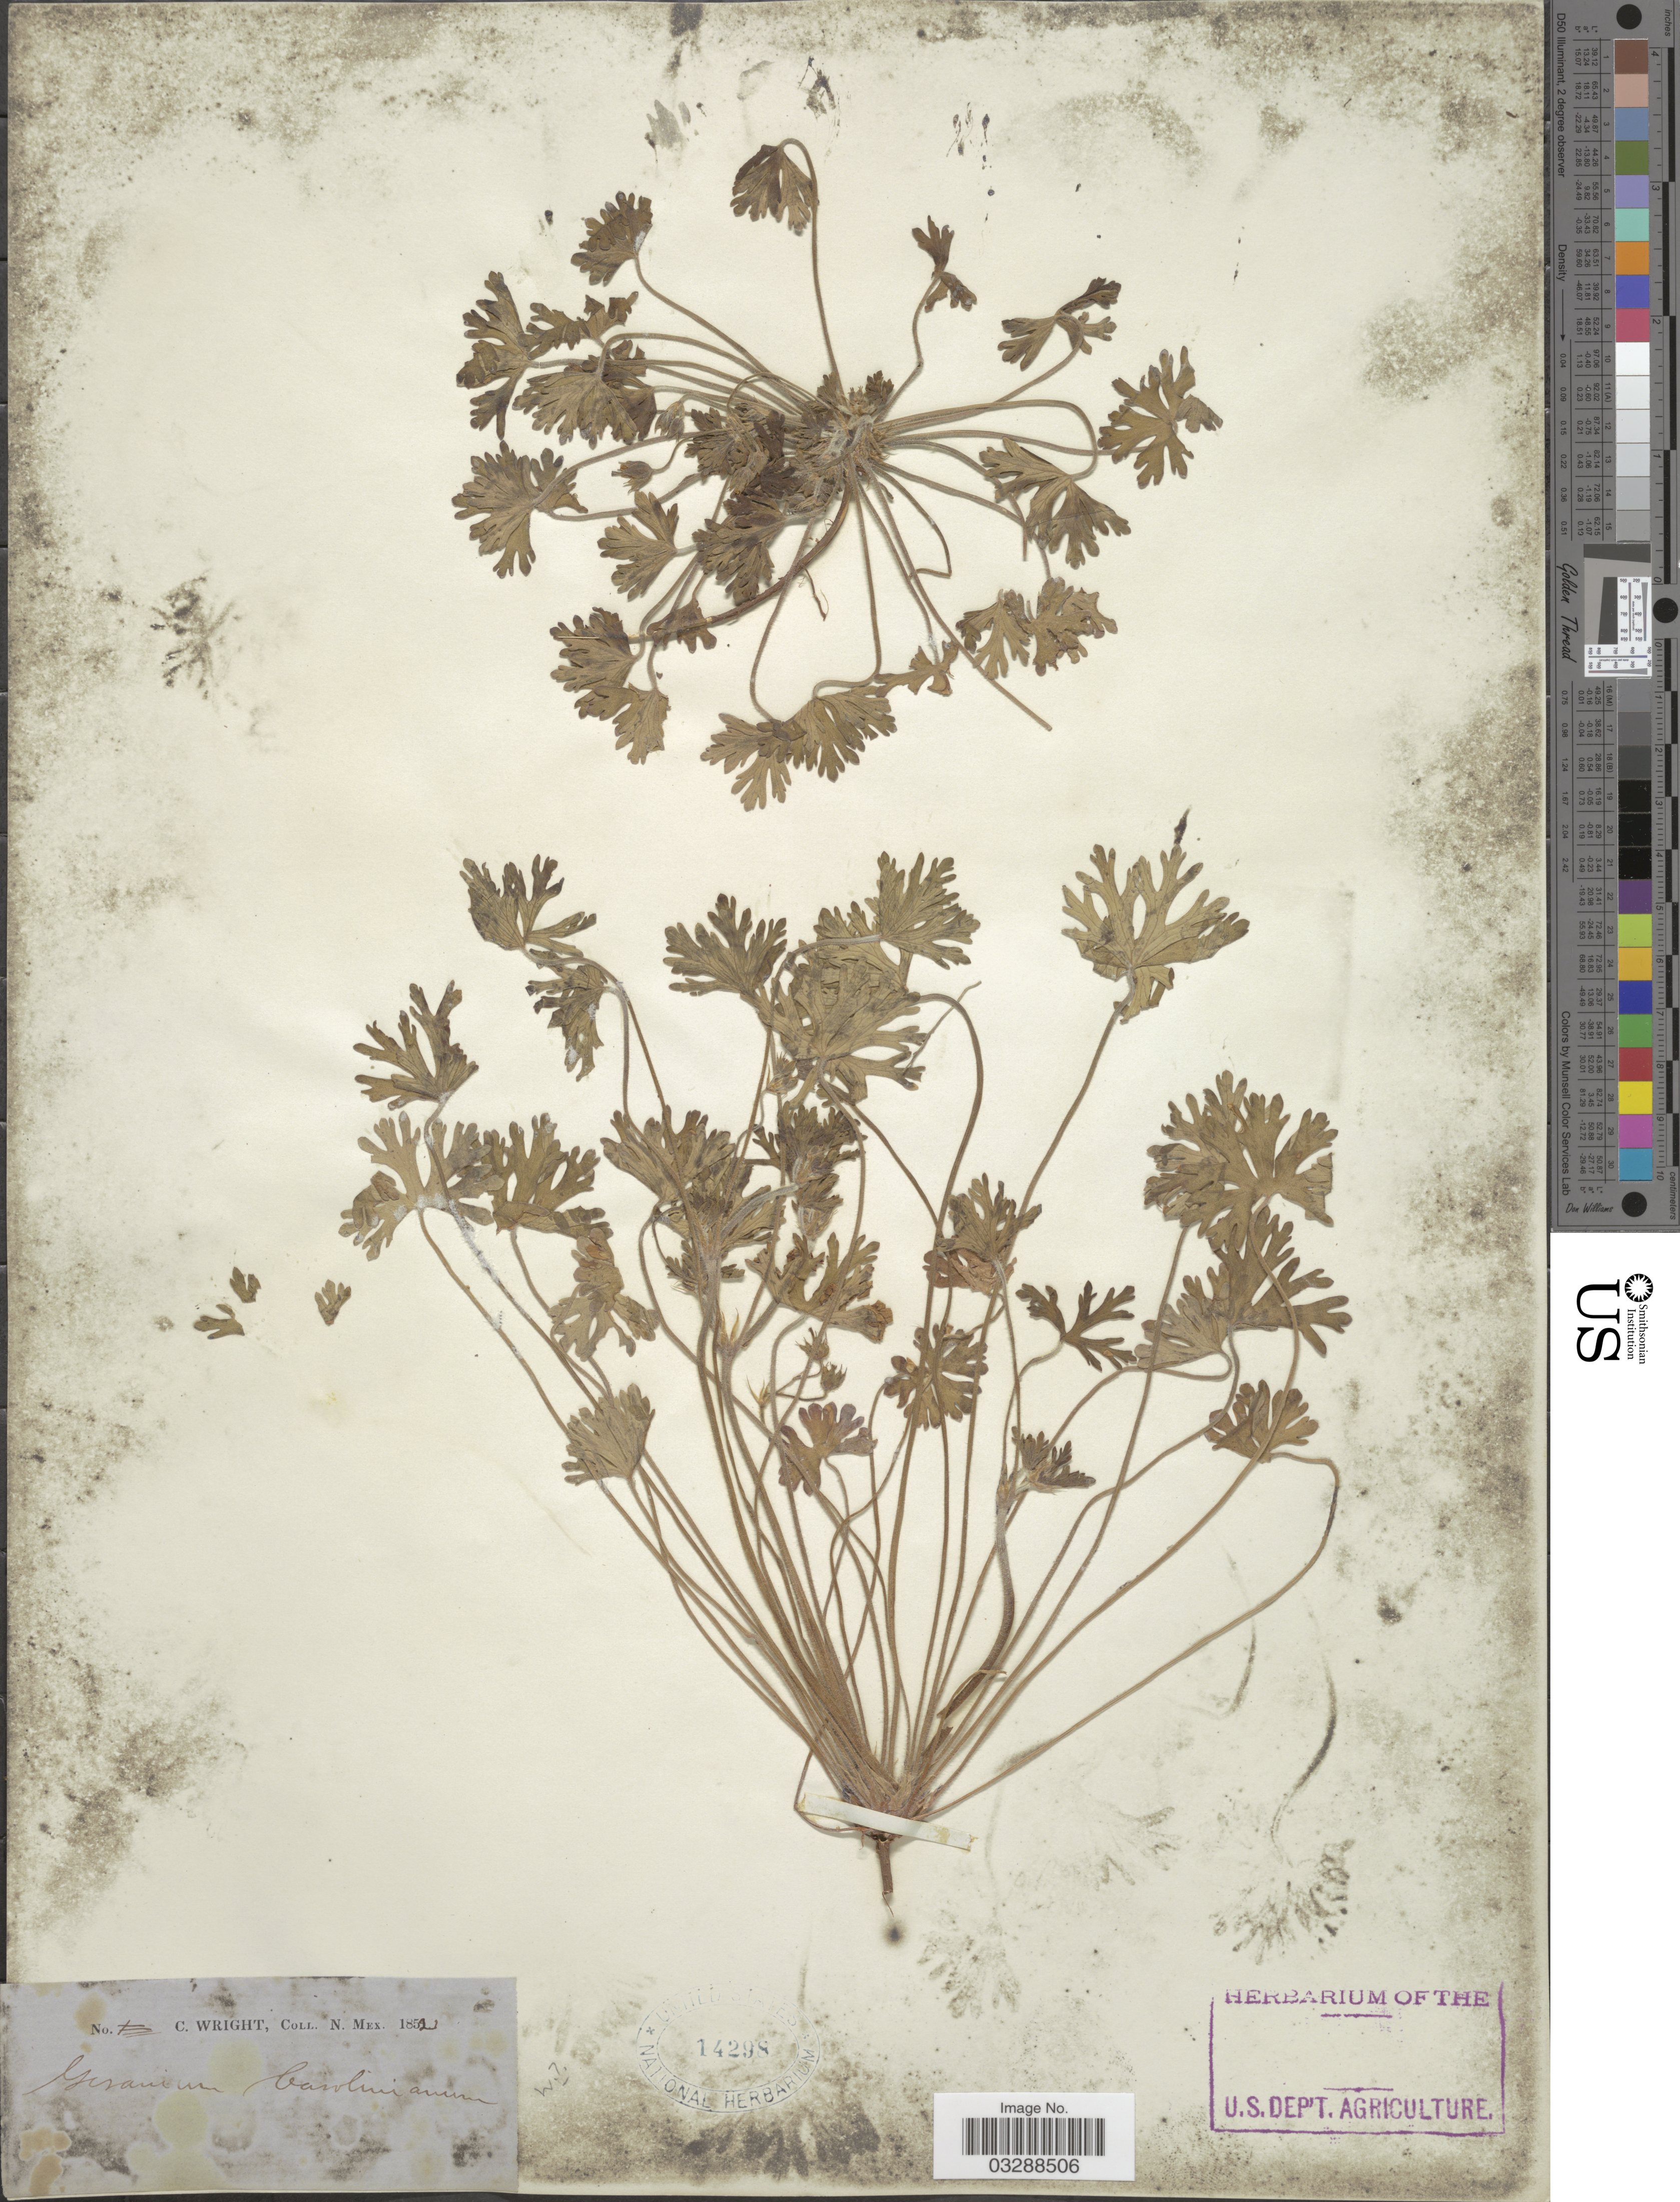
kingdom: Plantae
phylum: Tracheophyta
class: Magnoliopsida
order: Geraniales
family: Geraniaceae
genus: Geranium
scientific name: Geranium carolinianum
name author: L.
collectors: C. Wright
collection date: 1852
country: United States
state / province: New Mexico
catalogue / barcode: US 14298